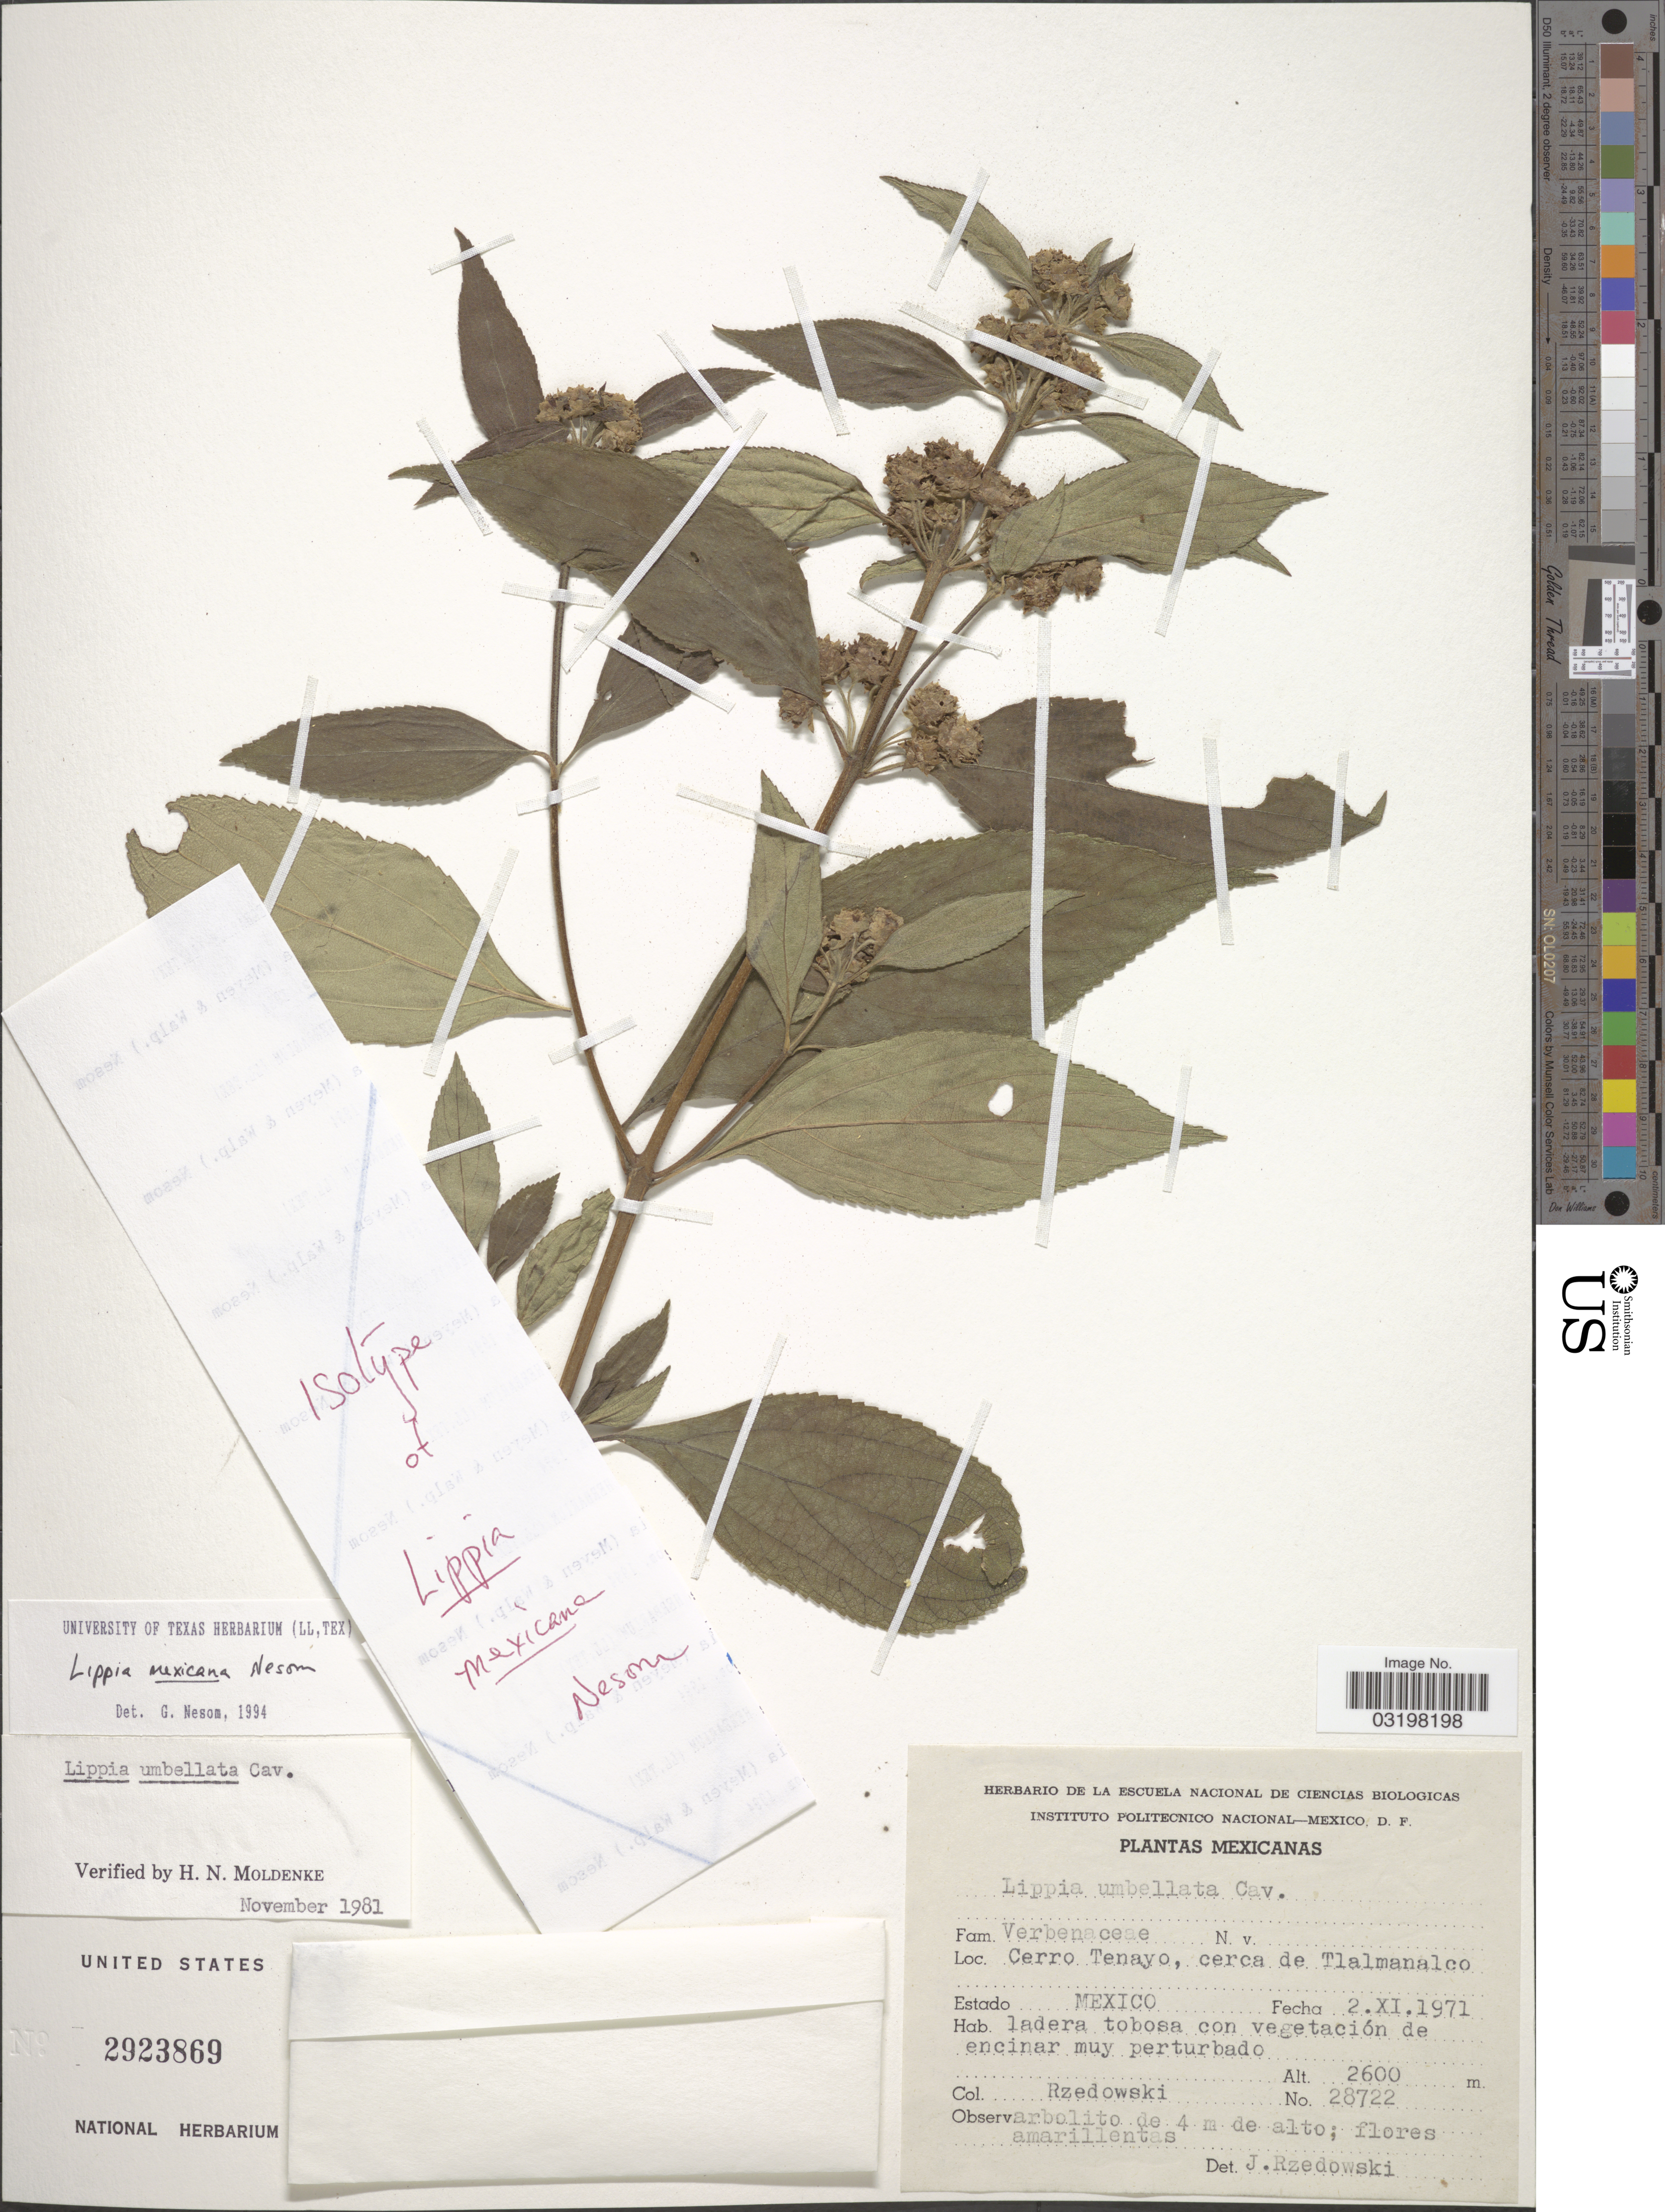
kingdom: Plantae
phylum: Tracheophyta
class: Magnoliopsida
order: Lamiales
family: Verbenaceae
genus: Lippia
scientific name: Lippia mexicana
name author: G.L. Nesom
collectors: Rzedowski, --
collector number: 28722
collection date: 1971-11-02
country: Mexico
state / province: México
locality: Cerro Tenayo, cerca de Tlalmanalco.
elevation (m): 2600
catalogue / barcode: US 2923869